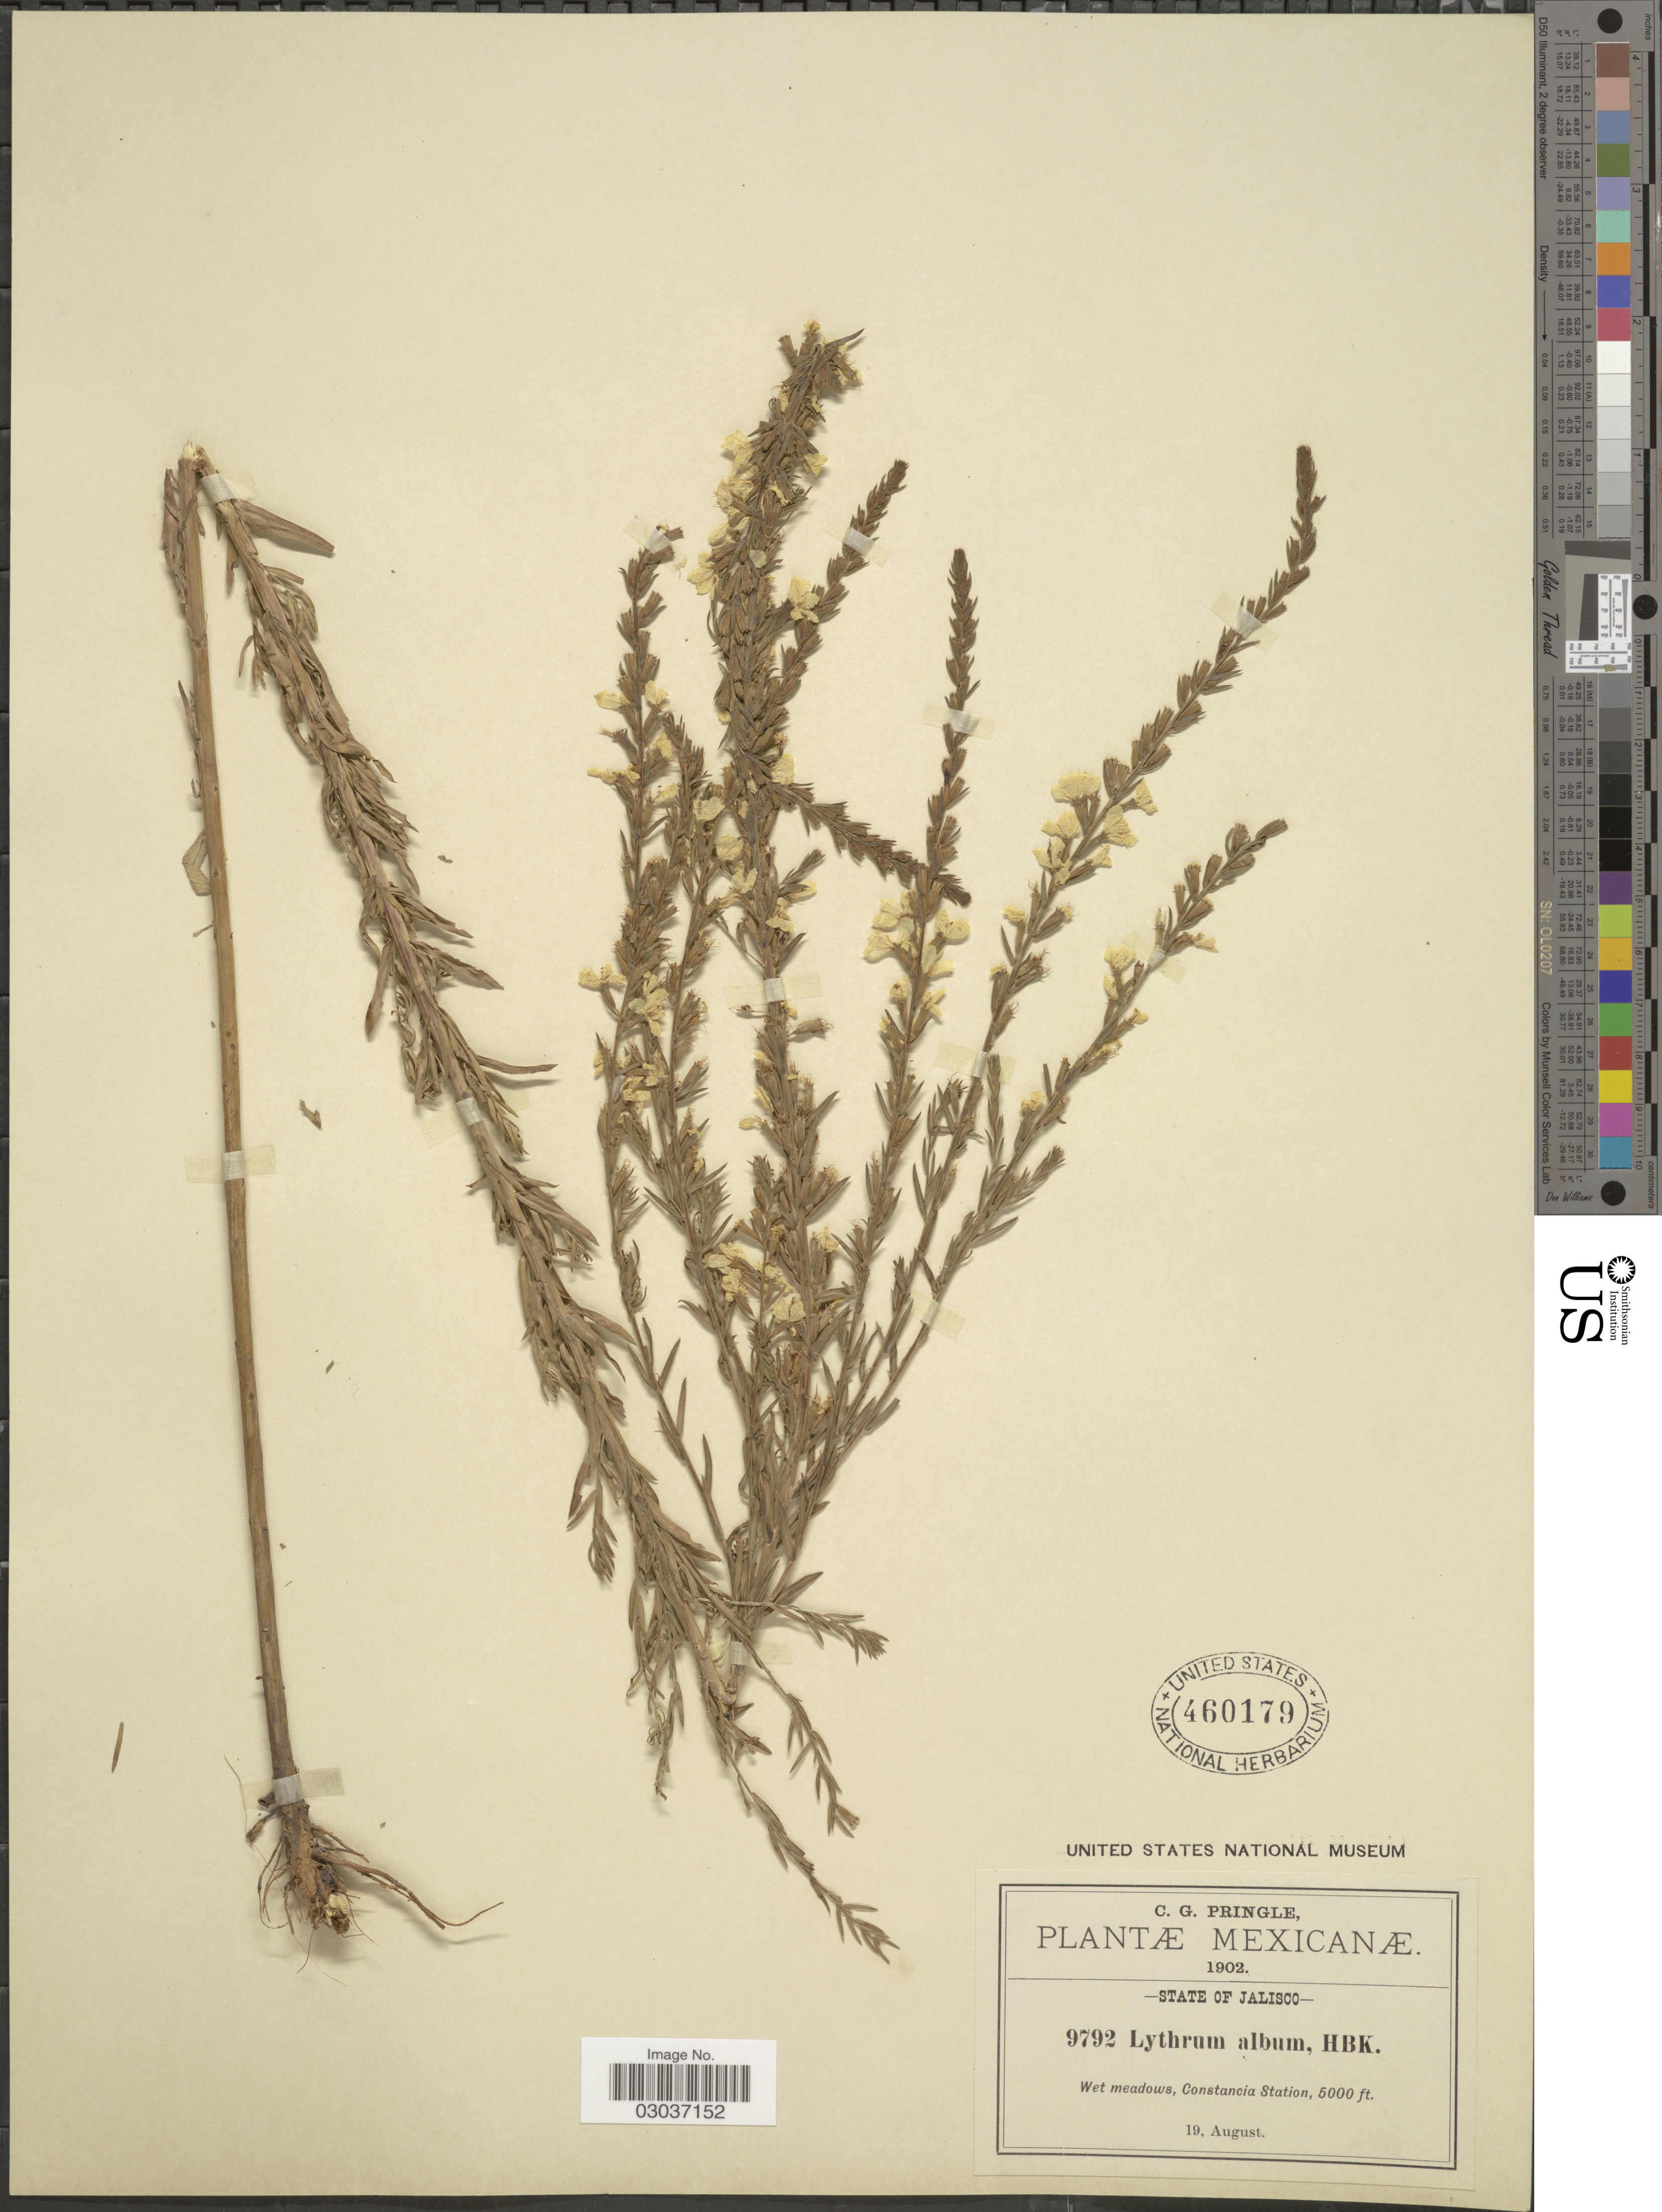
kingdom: Plantae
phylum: Tracheophyta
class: Magnoliopsida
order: Myrtales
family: Lythraceae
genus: Lythrum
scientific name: Lythrum album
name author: Kunth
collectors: C. G. Pringle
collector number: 9792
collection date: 1902-08-19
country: Mexico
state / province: Jalisco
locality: Wet meadows, Constancia Station.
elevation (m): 1524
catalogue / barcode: US 460179